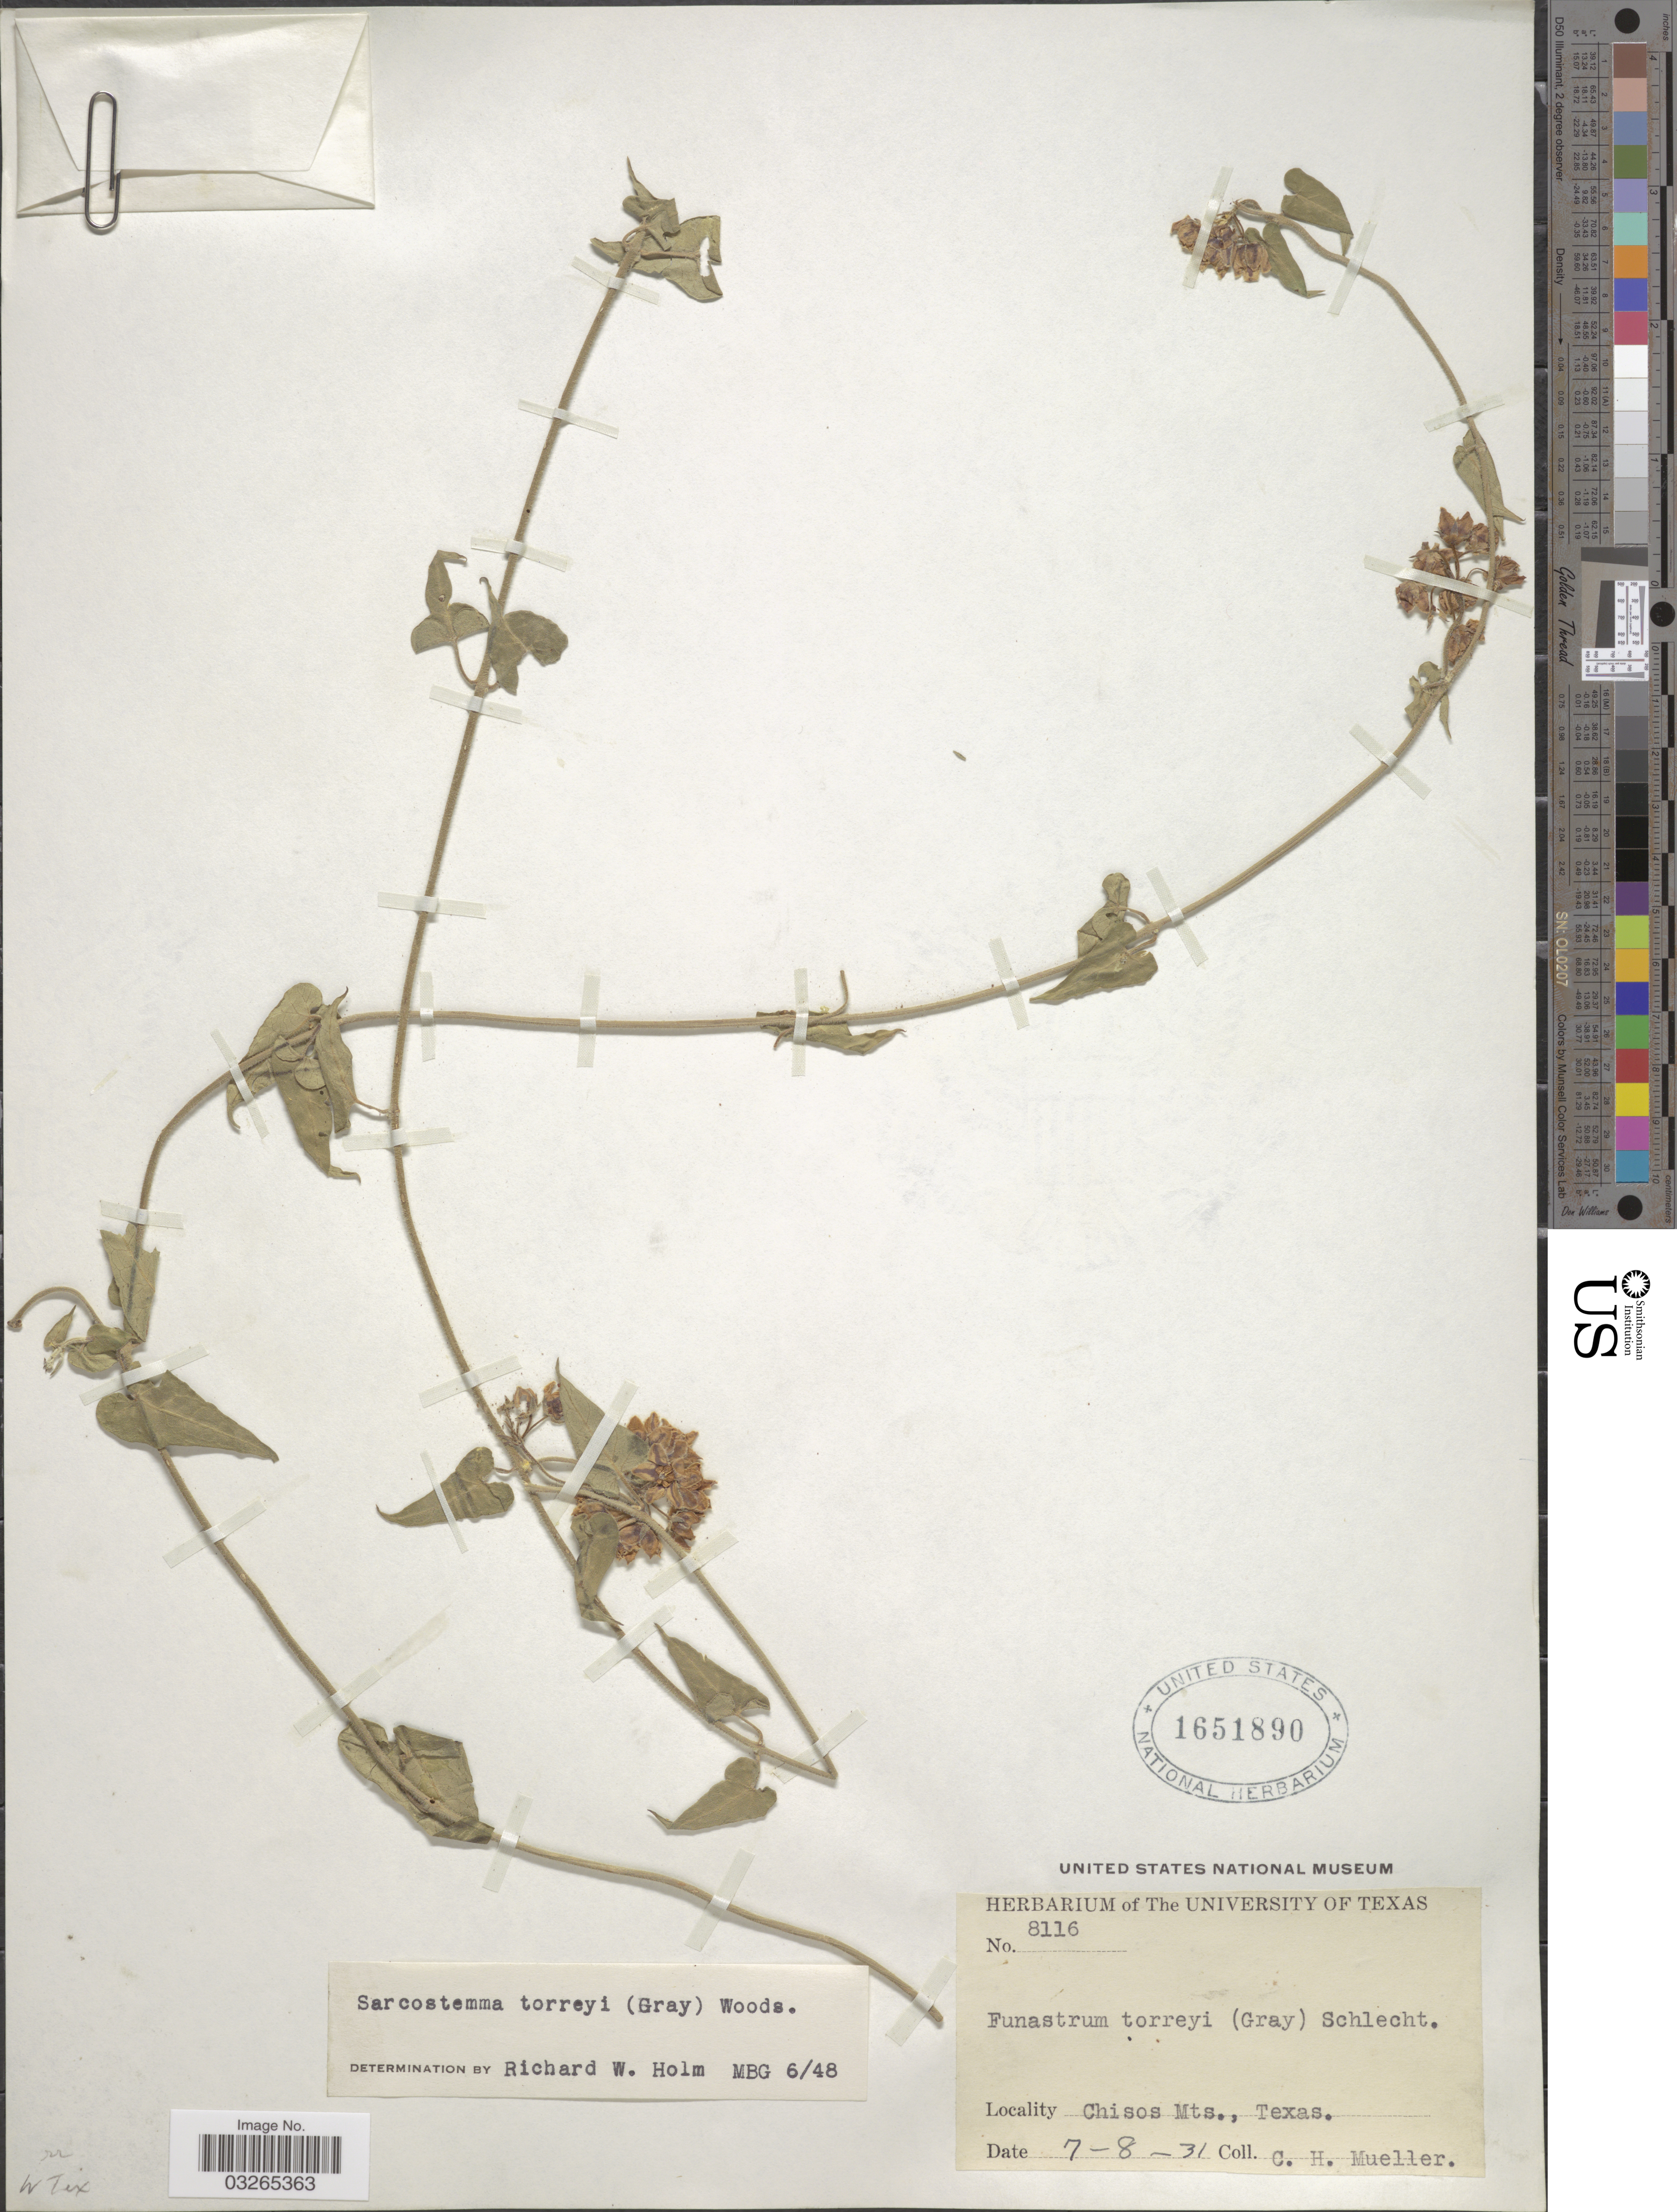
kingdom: Plantae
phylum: Tracheophyta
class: Magnoliopsida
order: Gentianales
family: Apocynaceae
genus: Sarcostemma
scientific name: Sarcostemma torreyi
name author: (A. Gray) Woodson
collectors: C. H. Mueller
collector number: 8116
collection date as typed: Transcribed d/m/y: 8/7/31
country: United States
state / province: Texas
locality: Chisos Mts.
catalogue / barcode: US 1651890